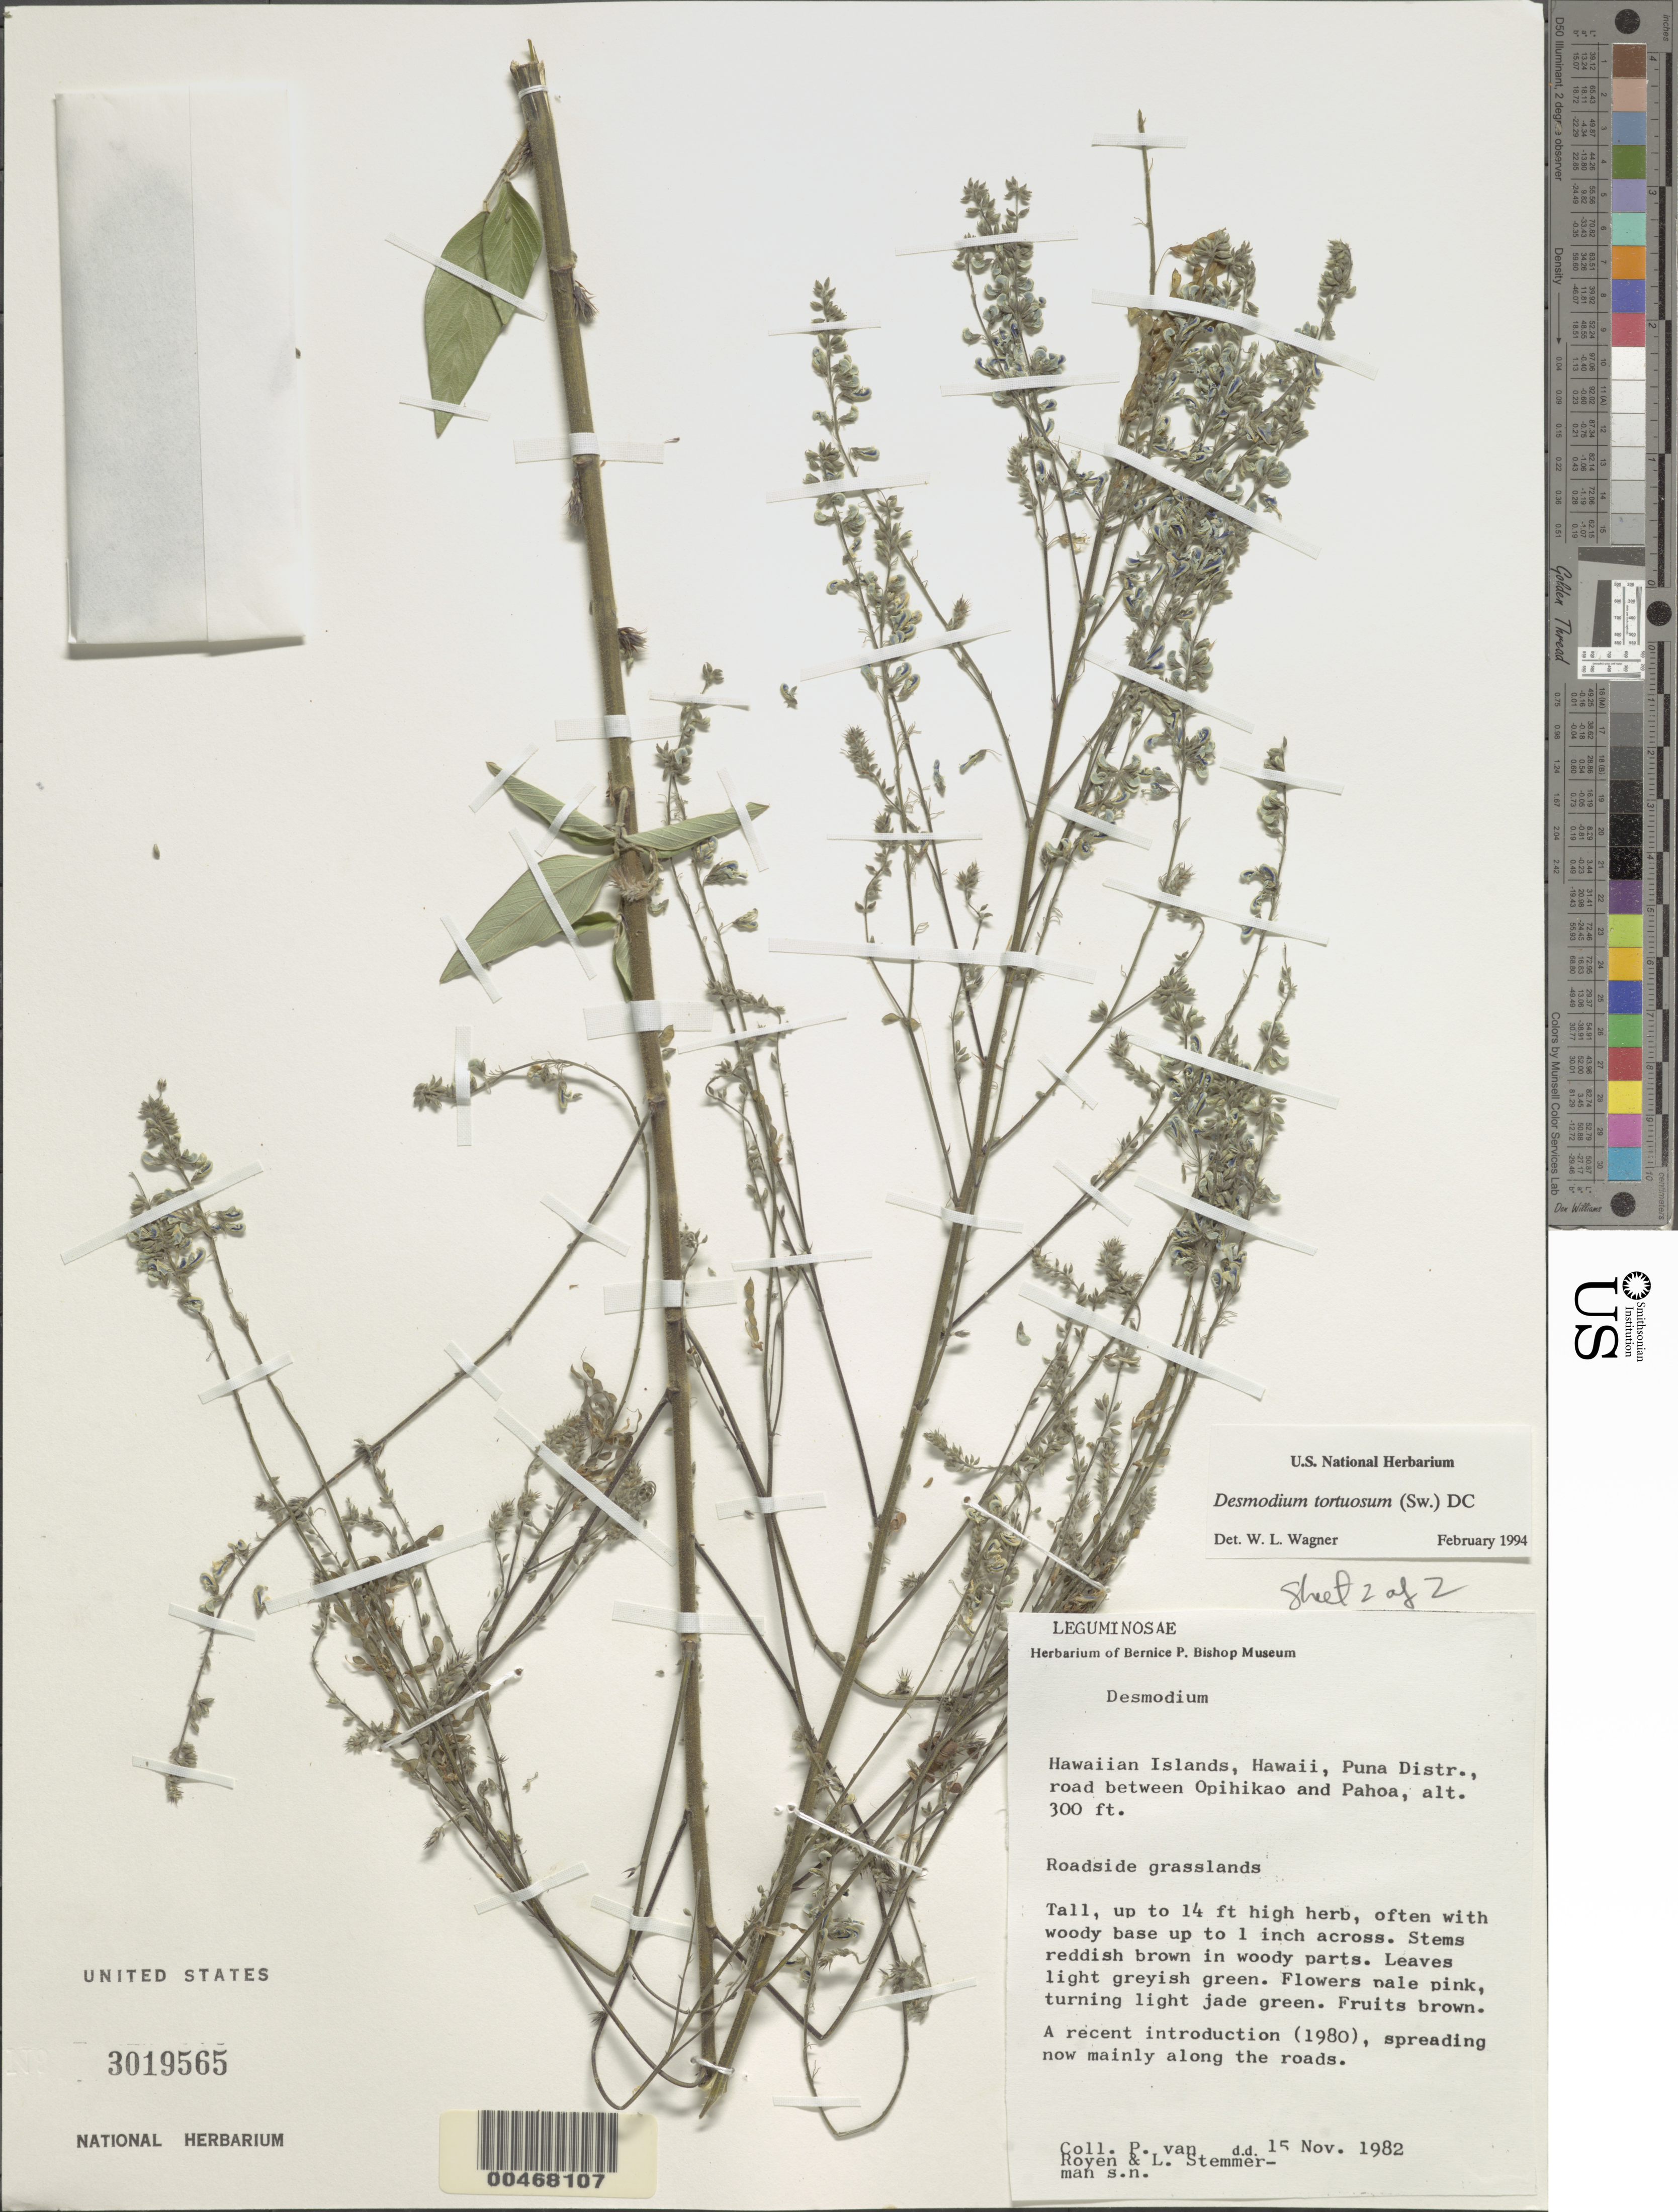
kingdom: Plantae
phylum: Tracheophyta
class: Magnoliopsida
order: Fabales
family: Fabaceae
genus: Desmodium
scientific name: Desmodium tortuosum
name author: (Sw.) DC.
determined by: Wagner, W. L., (BOT), Smithsonian Institution - National Museum of Natural History (UNITED STATES)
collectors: P. van Royen & L. Stemmerman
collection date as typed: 15 Nov 1982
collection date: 1982-11-15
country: United States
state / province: Hawaii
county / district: Hawaii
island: Hawaii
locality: Puna Distr., road between Opihikao and Pahoa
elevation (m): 91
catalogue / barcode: US 3019565